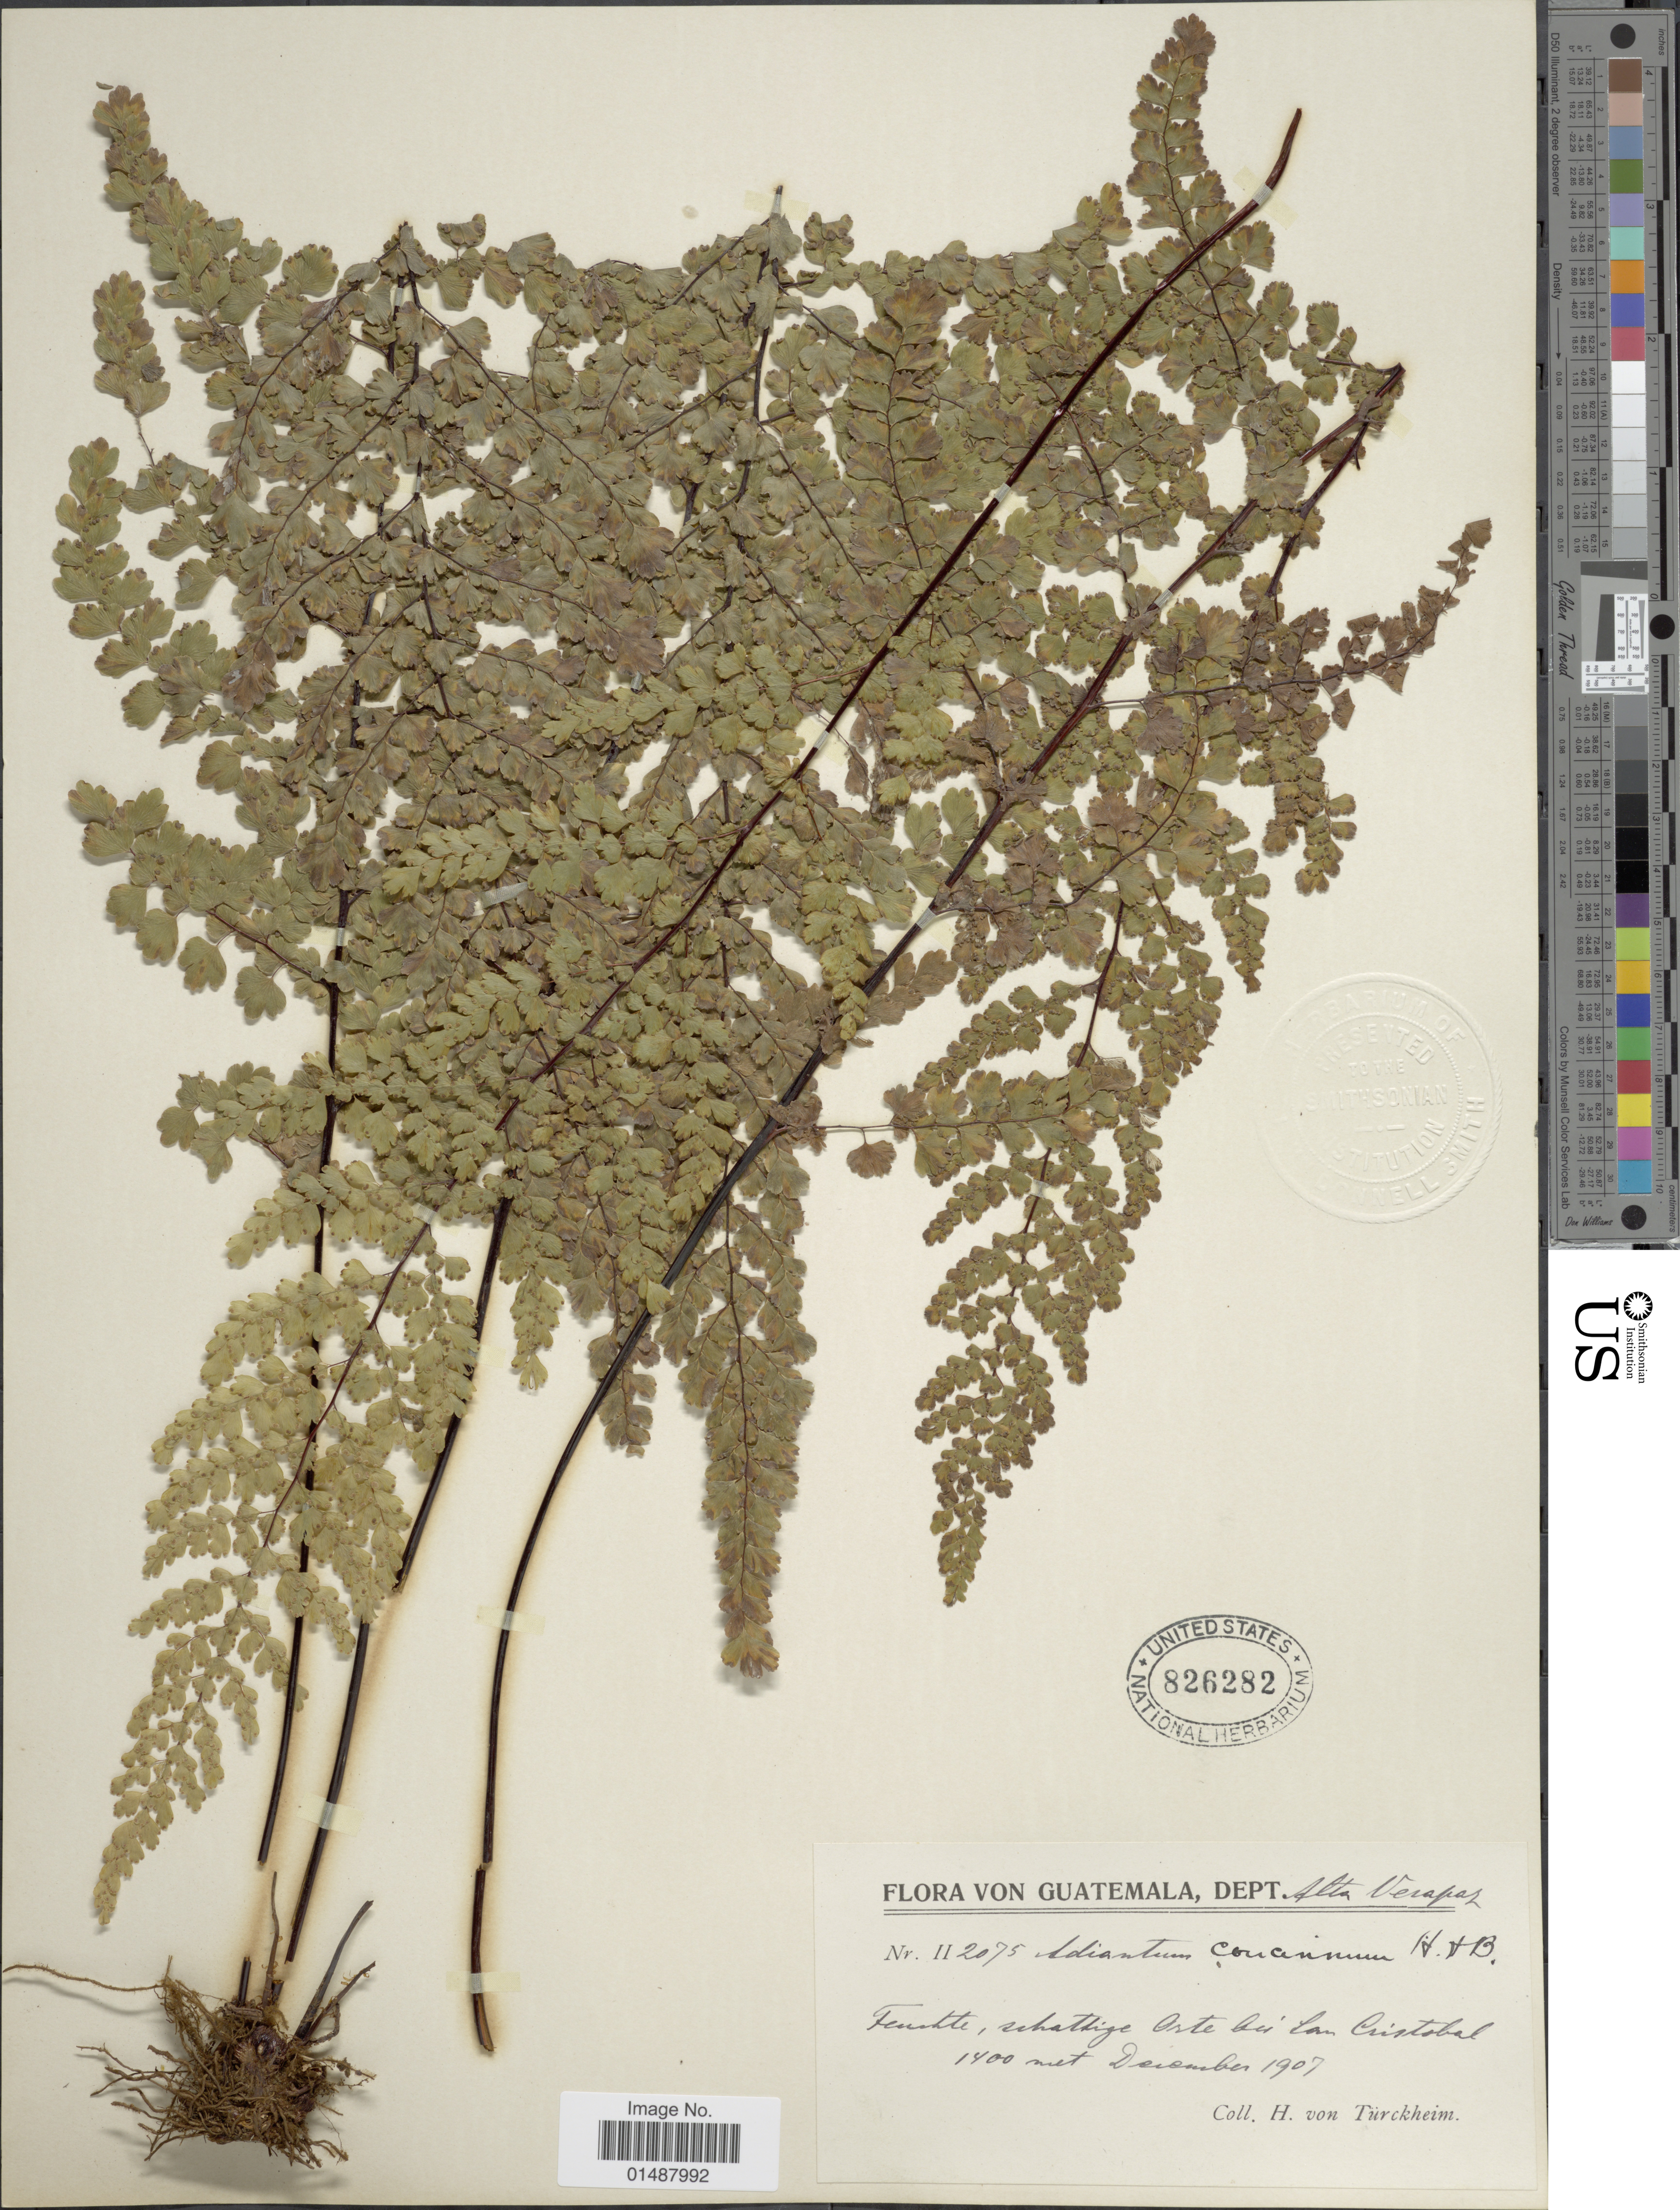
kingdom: Plantae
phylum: Tracheophyta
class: Polypodiopsida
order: Polypodiales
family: Pteridaceae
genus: Adiantum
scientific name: Adiantum concinnum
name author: Humb. & Bonpl. ex Willd.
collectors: H. von Türckheim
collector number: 112075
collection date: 1907-12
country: Guatemala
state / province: Alta Verapaz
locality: Orte bei San Cristobal [places in San Cristobal]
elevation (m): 1400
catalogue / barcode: US 826282